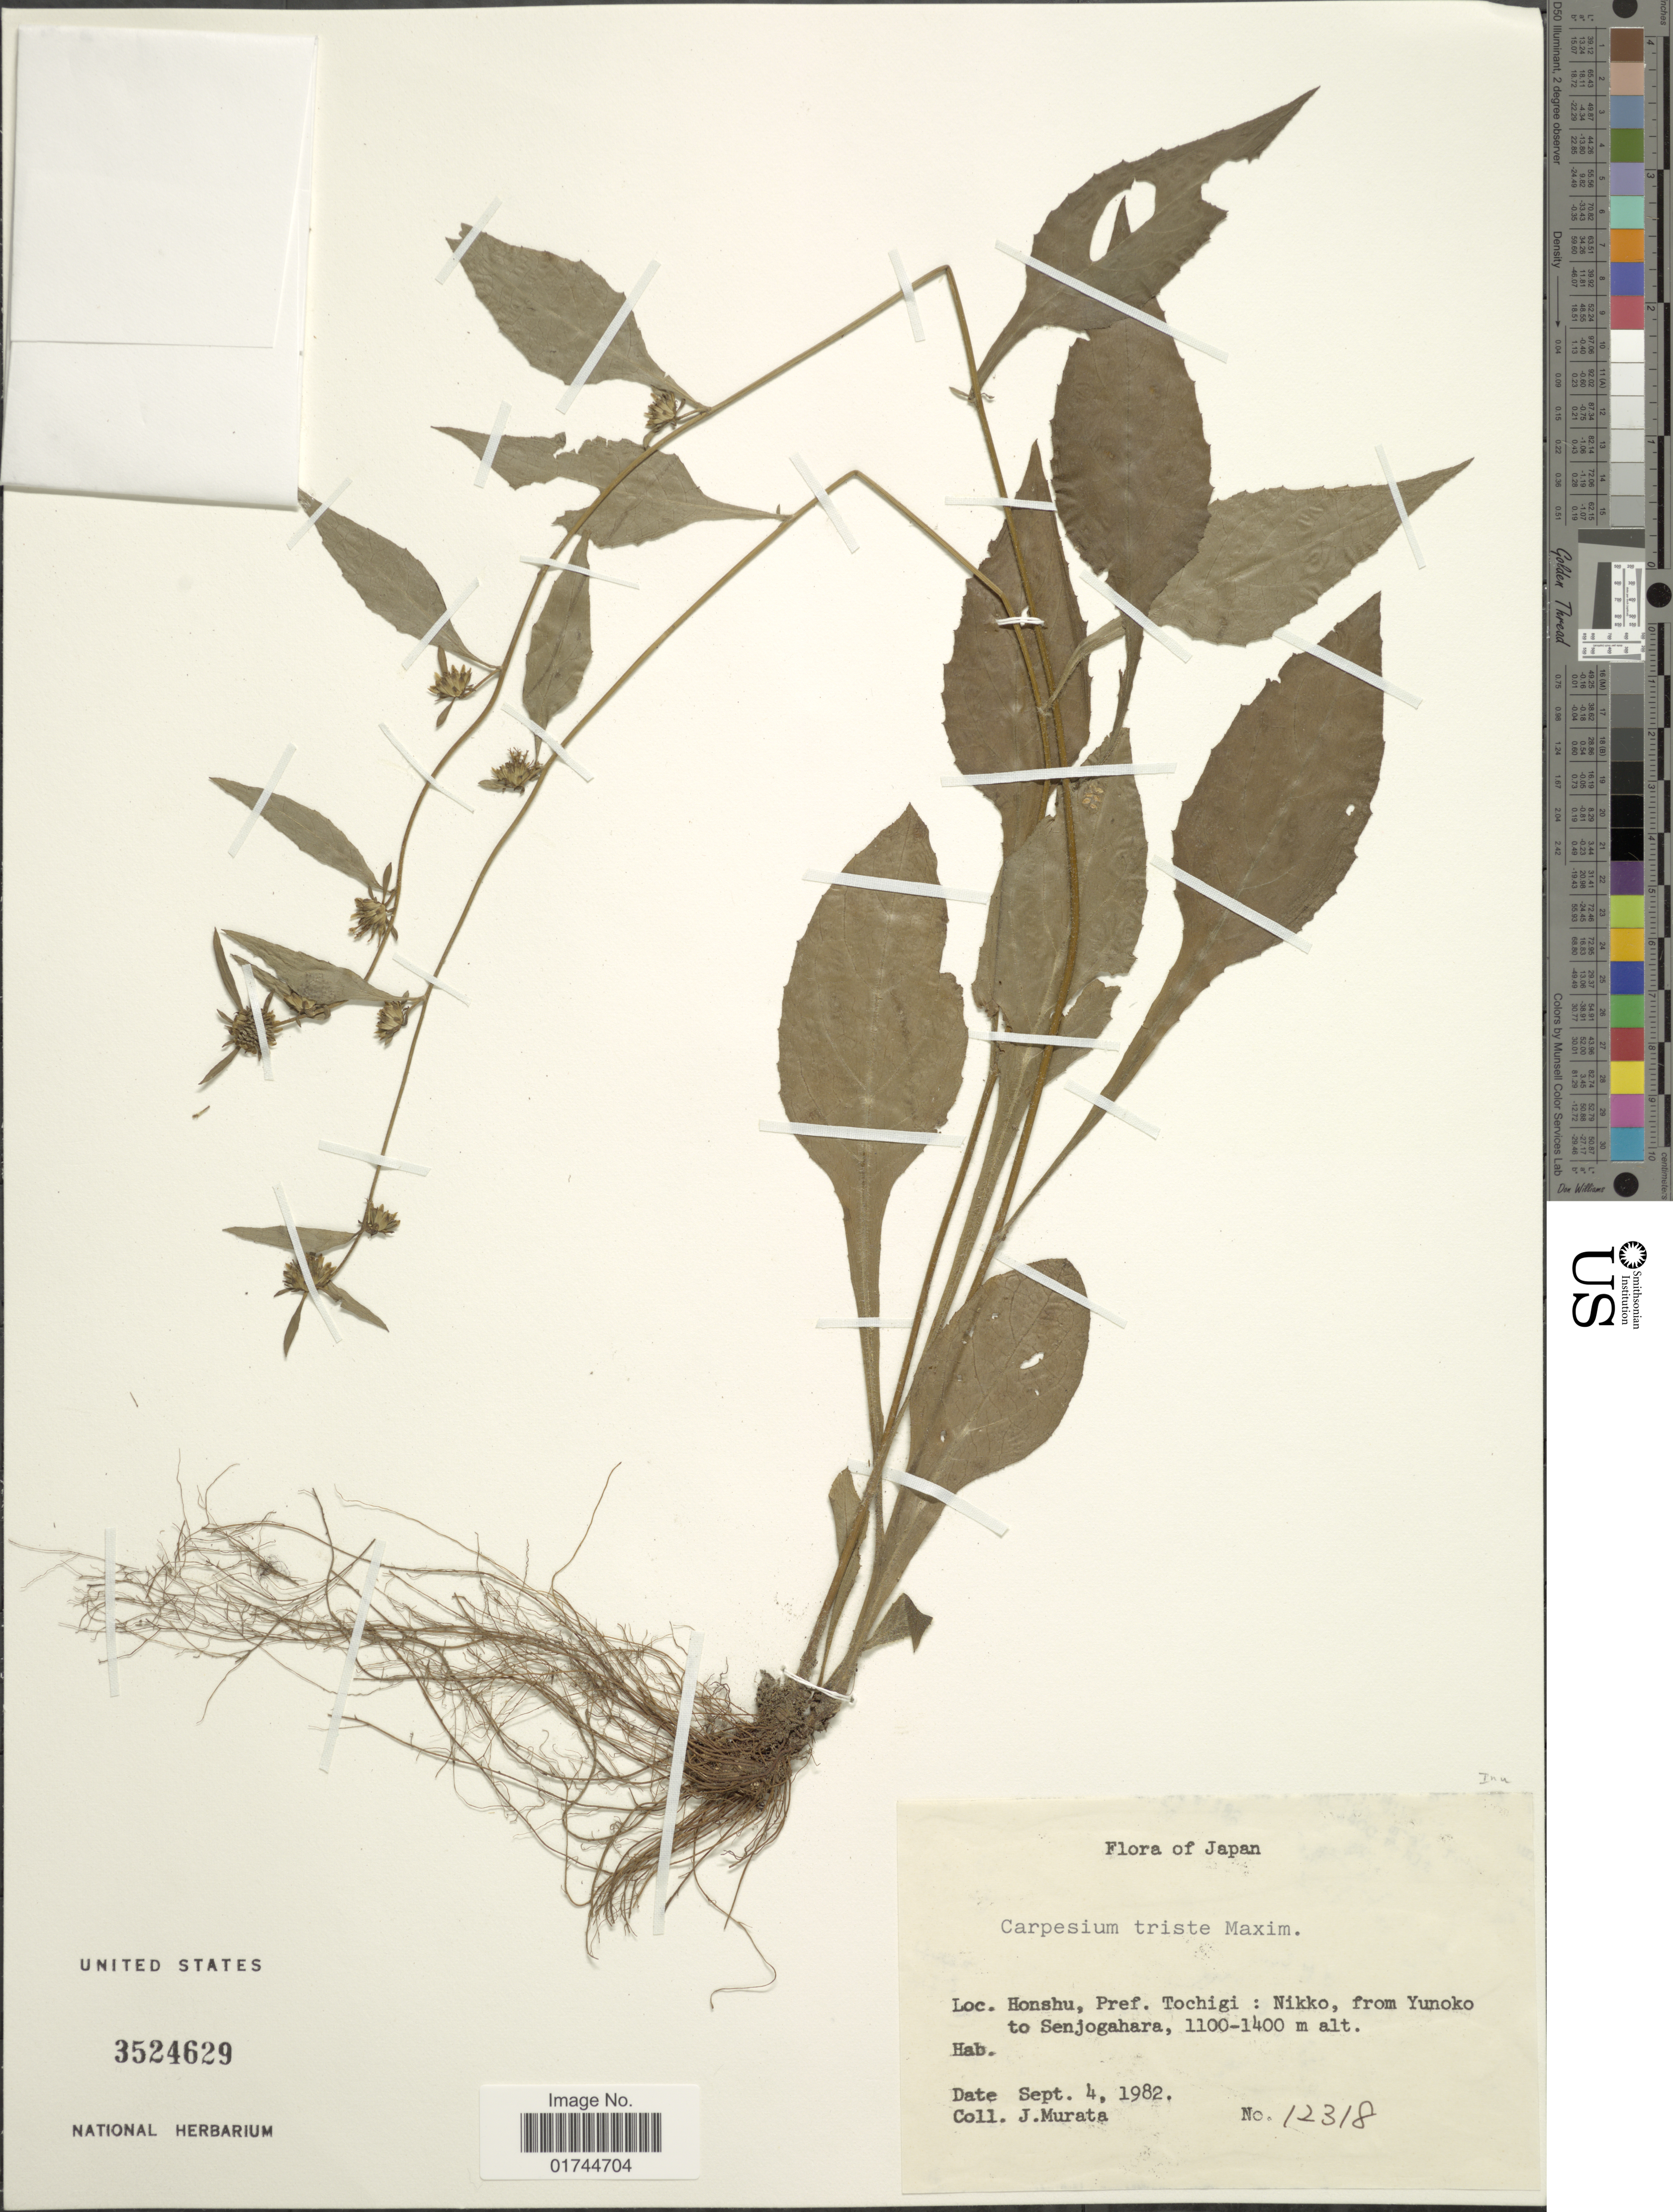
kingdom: Plantae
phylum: Tracheophyta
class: Magnoliopsida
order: Asterales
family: Asteraceae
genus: Carpesium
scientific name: Carpesium triste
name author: Maxim.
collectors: J. Murata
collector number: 12318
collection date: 1982-09-04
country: Japan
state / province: Totigi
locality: Honshu, Pref. Tochigi: Nikko, from Yunoko to Senjogahara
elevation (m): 1100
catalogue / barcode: US 3524629